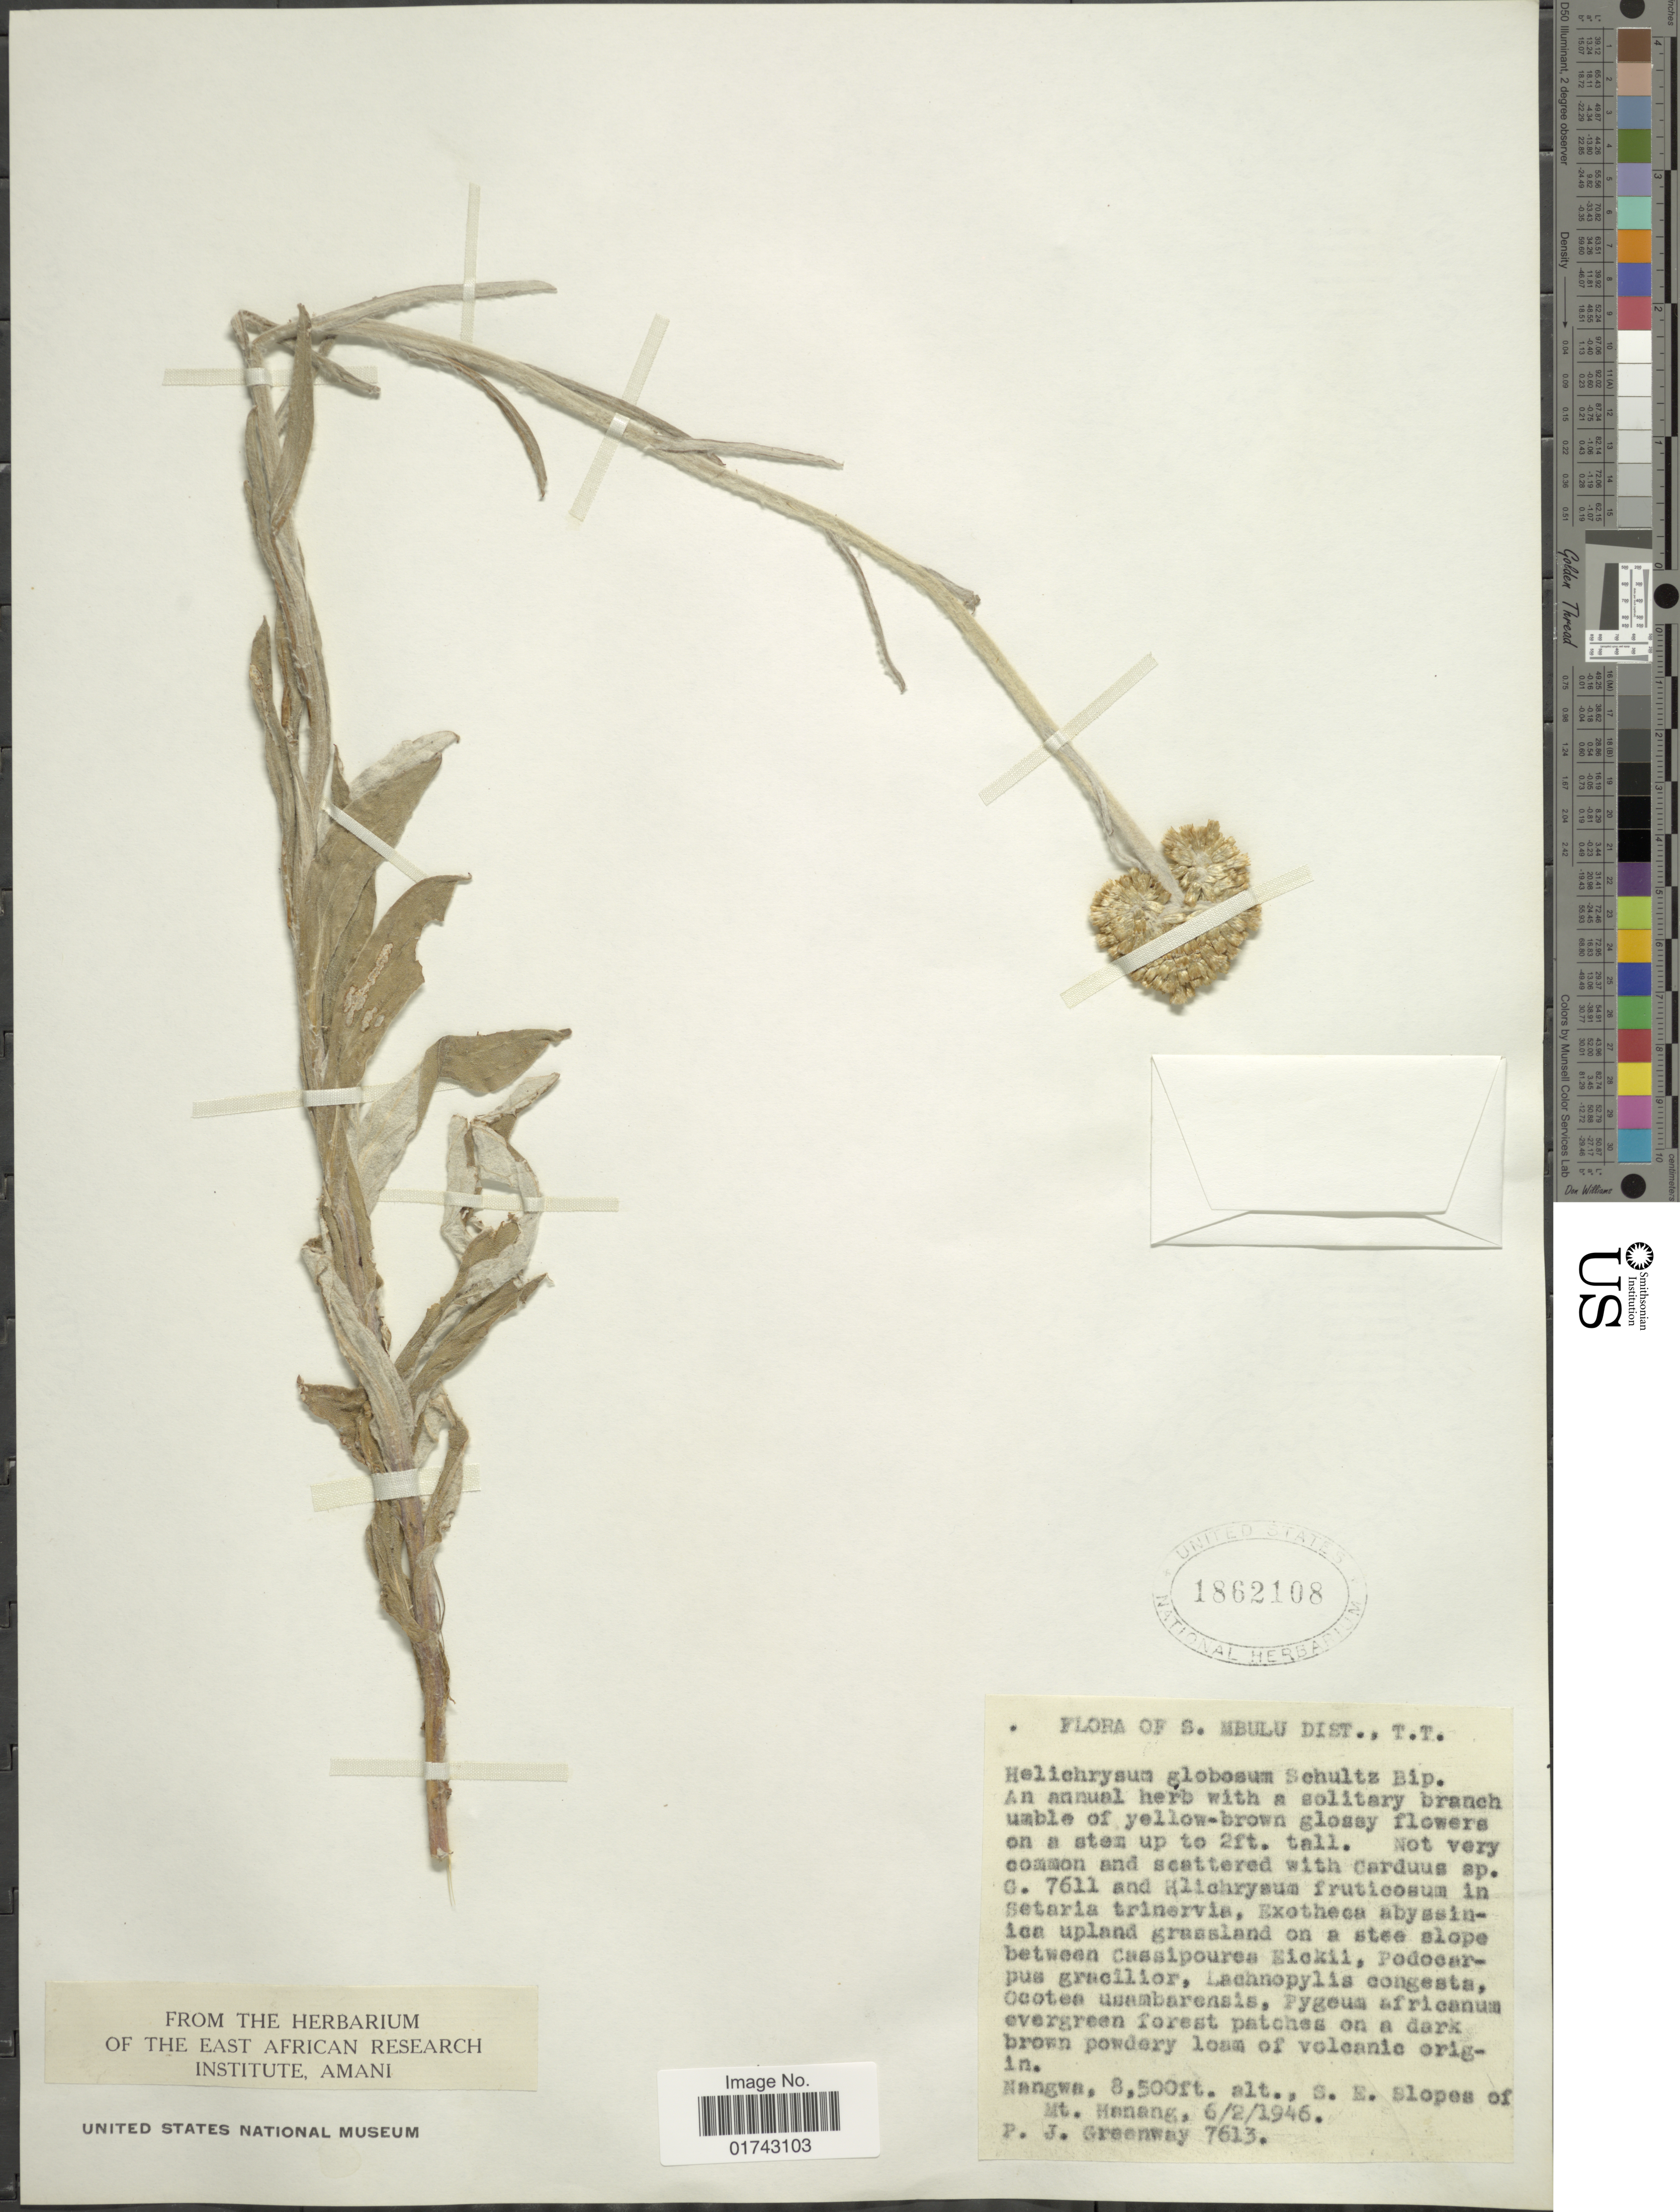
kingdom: Plantae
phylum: Tracheophyta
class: Magnoliopsida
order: Asterales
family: Asteraceae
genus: Helichrysum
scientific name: Helichrysum globosum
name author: Sch. Bip. ex A. Rich.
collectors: P. J. Greenway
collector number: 7613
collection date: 1946-02-06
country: Tanzania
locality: Mbulu Dist., T. T., Nangwa, S. E. slopes of Mt. Hanang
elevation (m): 2591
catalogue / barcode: US 1862108